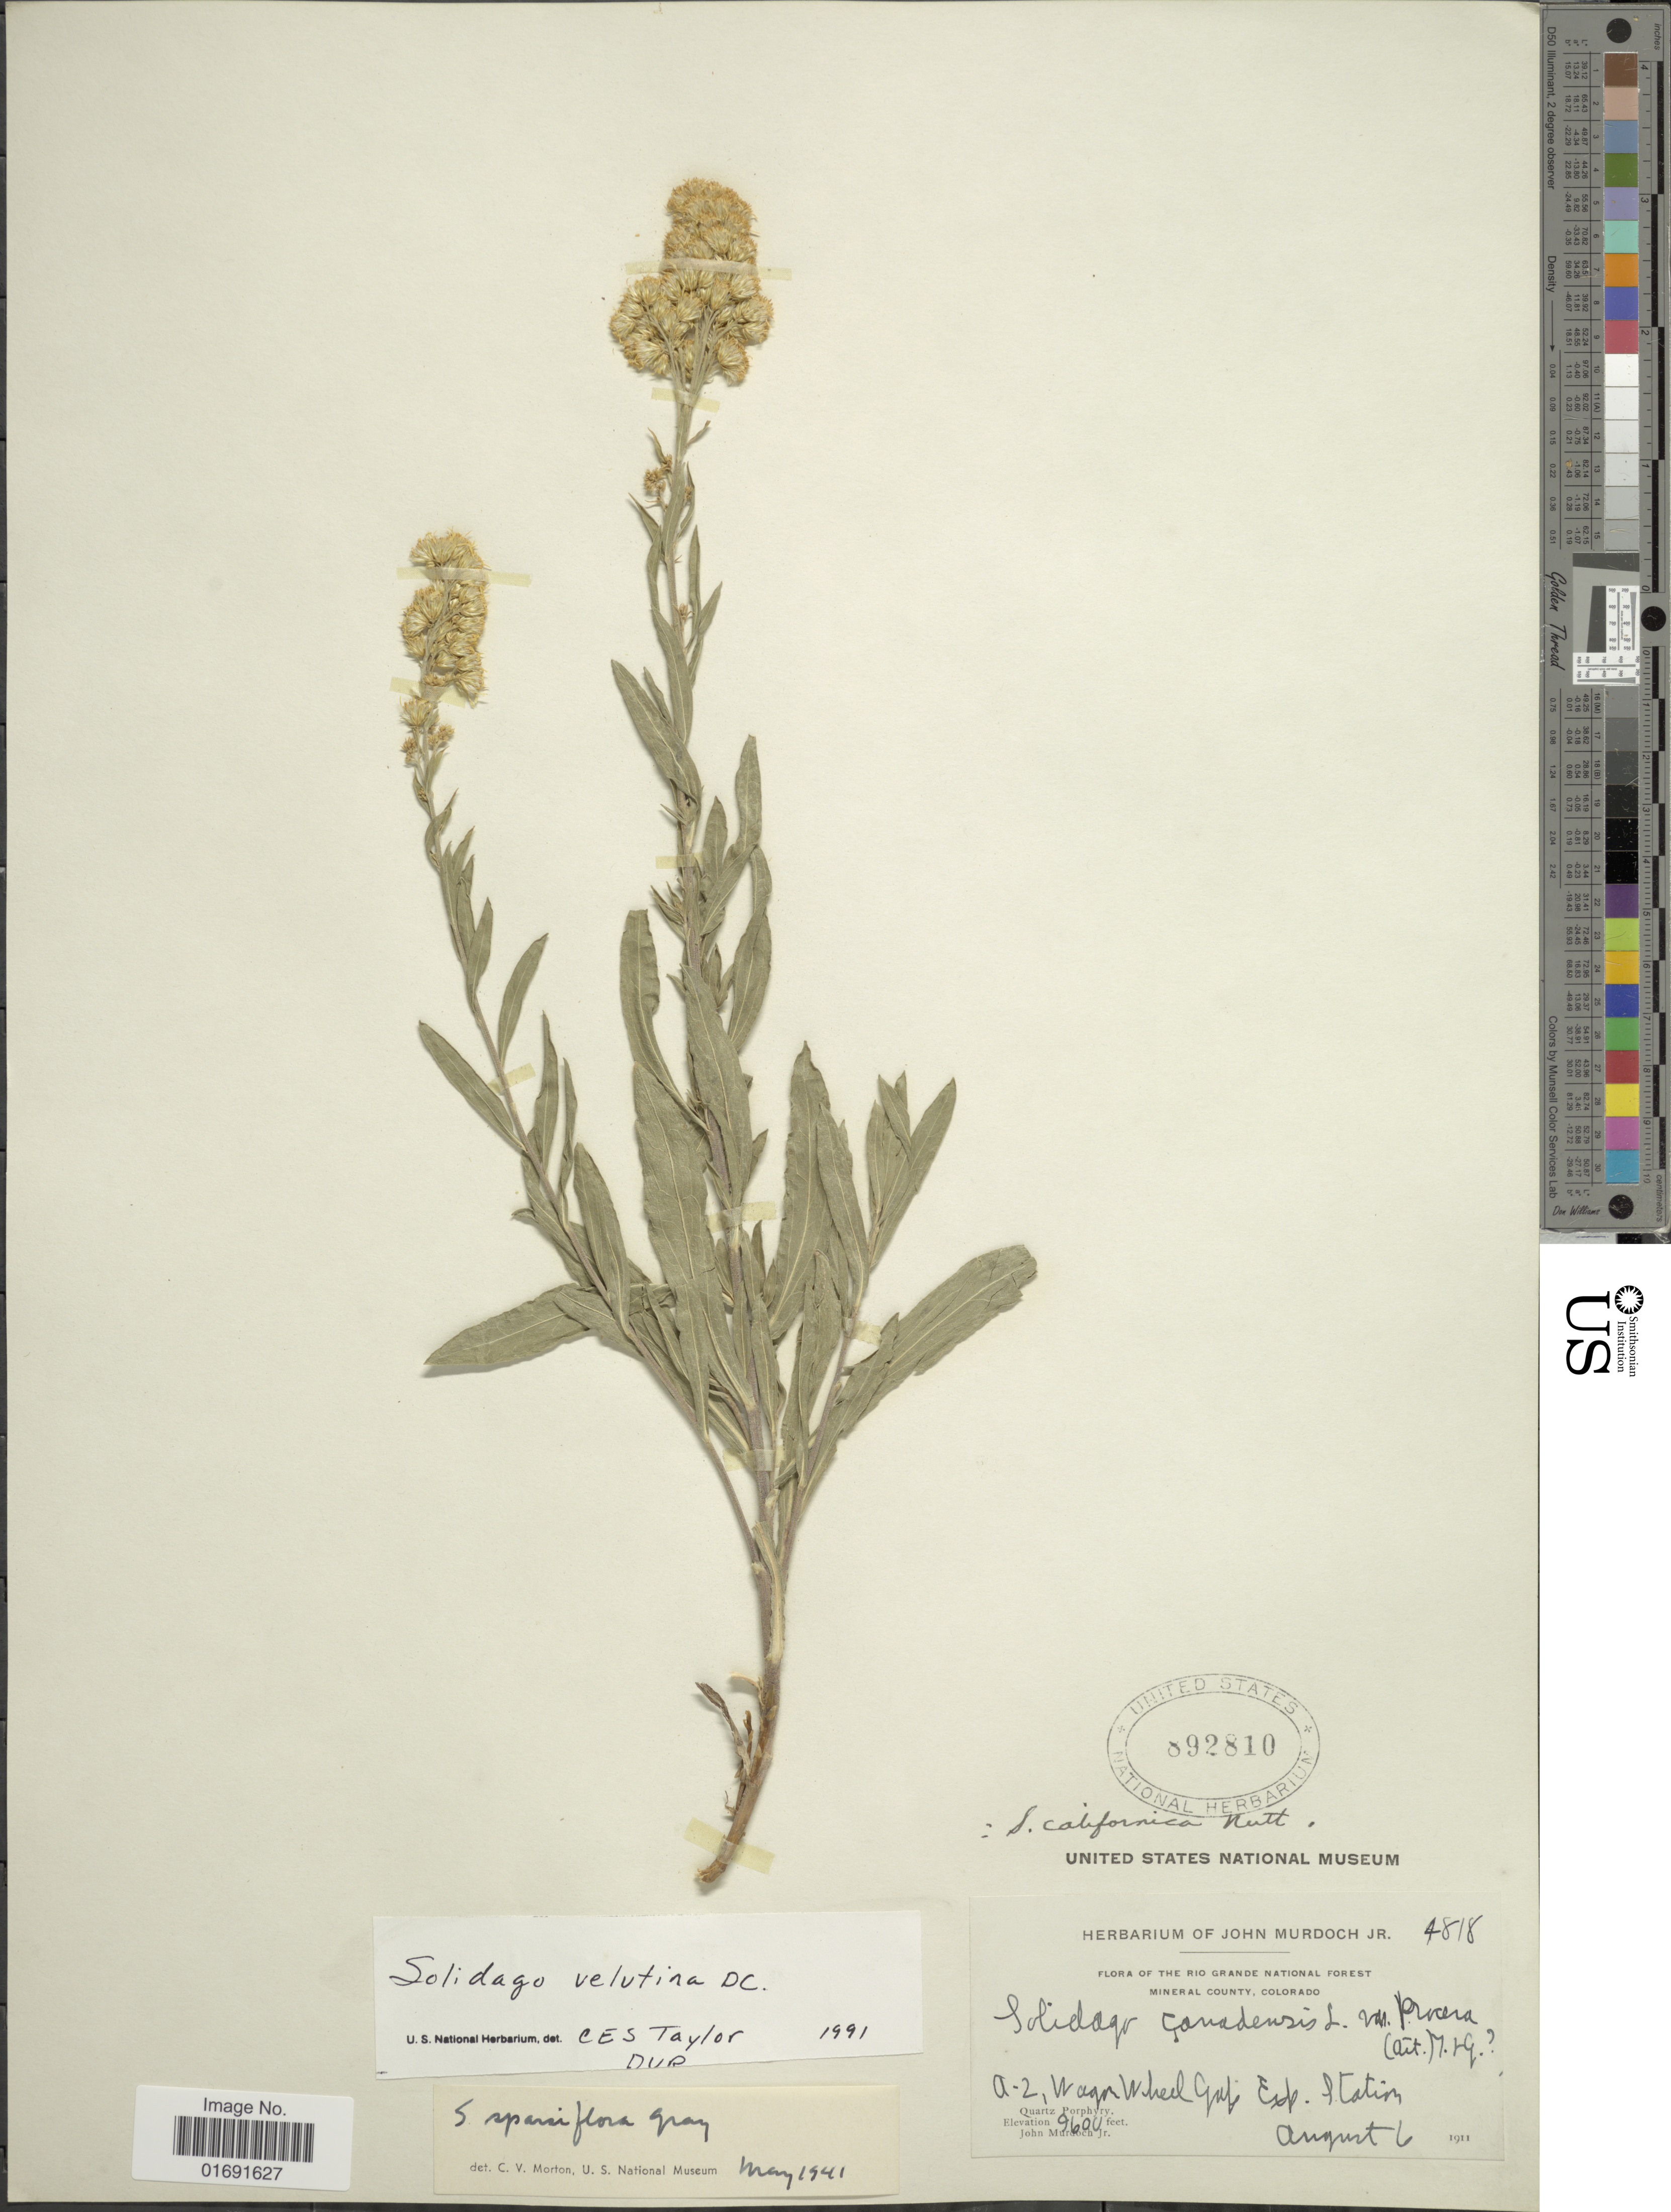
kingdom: Plantae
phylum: Tracheophyta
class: Magnoliopsida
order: Asterales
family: Asteraceae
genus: Solidago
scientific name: Solidago velutina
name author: DC.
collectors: J. Murdoch Jr.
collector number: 4818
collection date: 1911-08-06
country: United States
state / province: Colorado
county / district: Mineral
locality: Rio Grande National Forest, Mineral County, A-2 Wagor Wheel Gap, Exp. Station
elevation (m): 2926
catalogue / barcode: US 892810